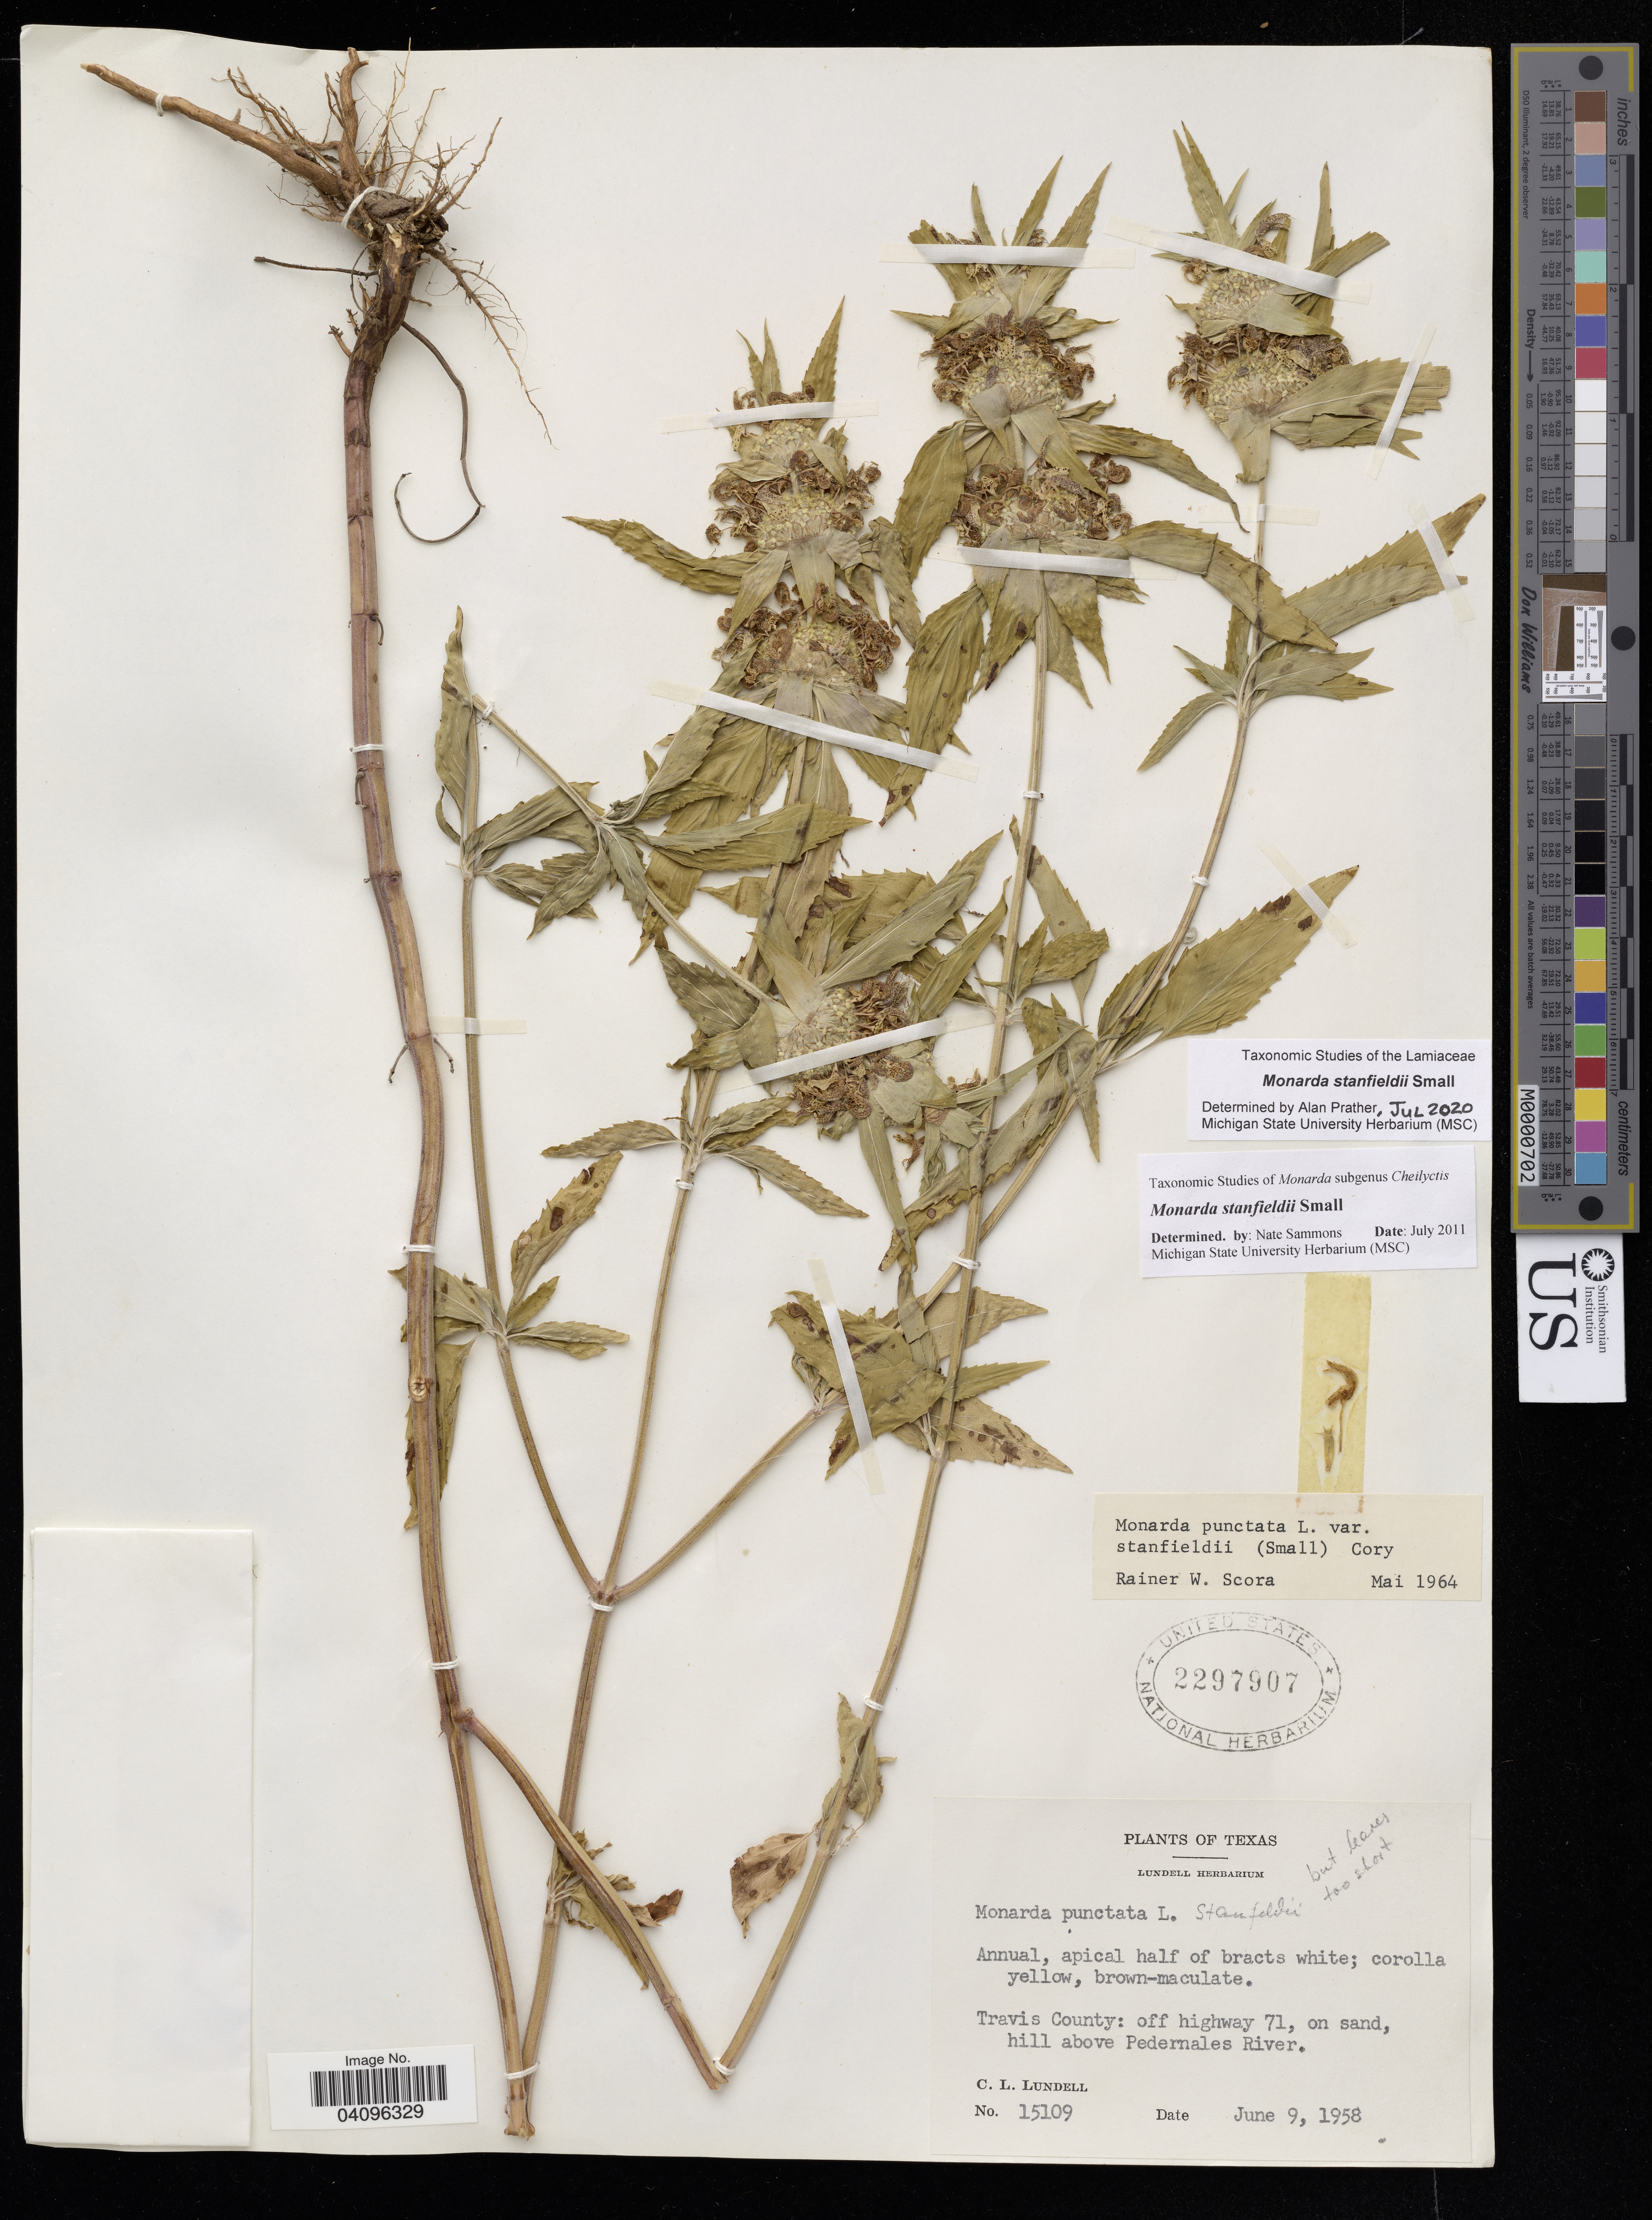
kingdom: Plantae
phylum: Tracheophyta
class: Magnoliopsida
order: Lamiales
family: Lamiaceae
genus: Monarda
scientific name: Monarda stanfieldii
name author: Small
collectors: C. L. Lundell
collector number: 15109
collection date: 1958-06-09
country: United States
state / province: Texas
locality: Travis County: off highway 71, on sand, hill above Pedernales River.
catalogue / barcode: US 2297907